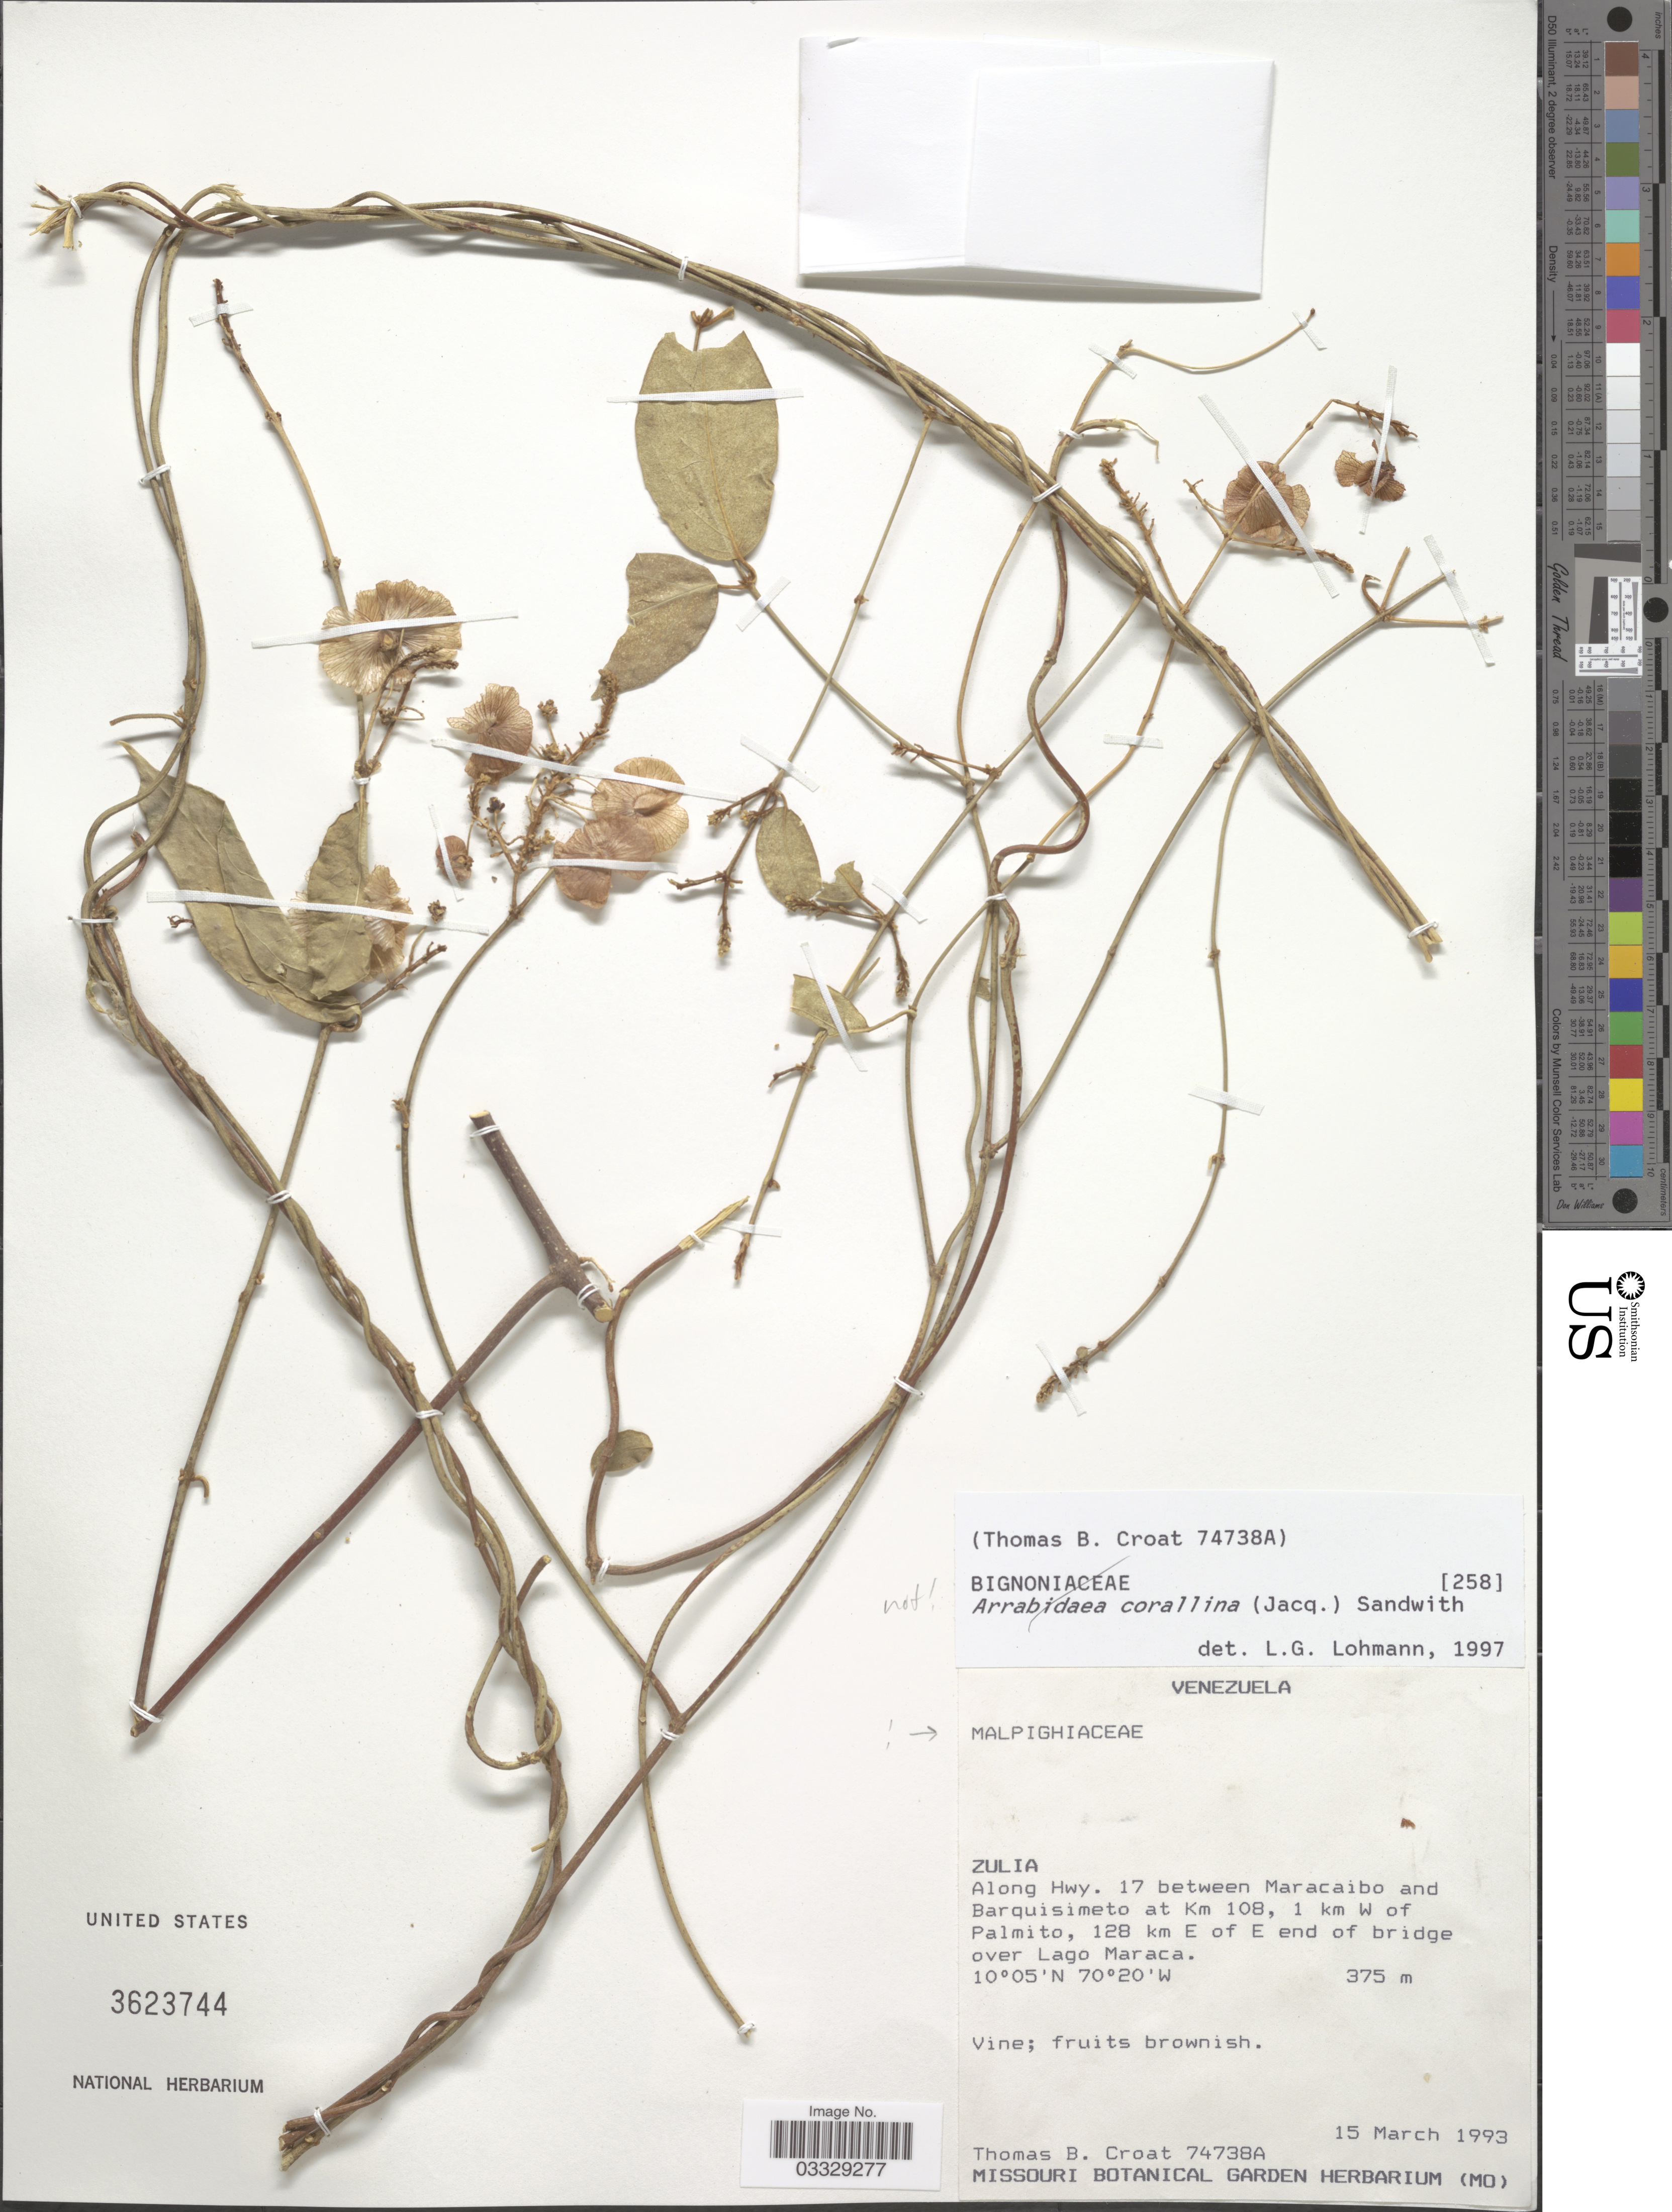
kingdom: Plantae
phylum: Tracheophyta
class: Magnoliopsida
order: Malpighiales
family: Malpighiaceae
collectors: T. B. Croat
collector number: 74738A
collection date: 1993-03-15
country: Venezuela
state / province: Zulia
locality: Along Hwy. 17 between Maracaibo and Barquisimeto and Km 10/8, 1 km W of Palmito, 128 km E of E end of bridge over Lago Maraca.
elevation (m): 375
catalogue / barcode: US 3623744